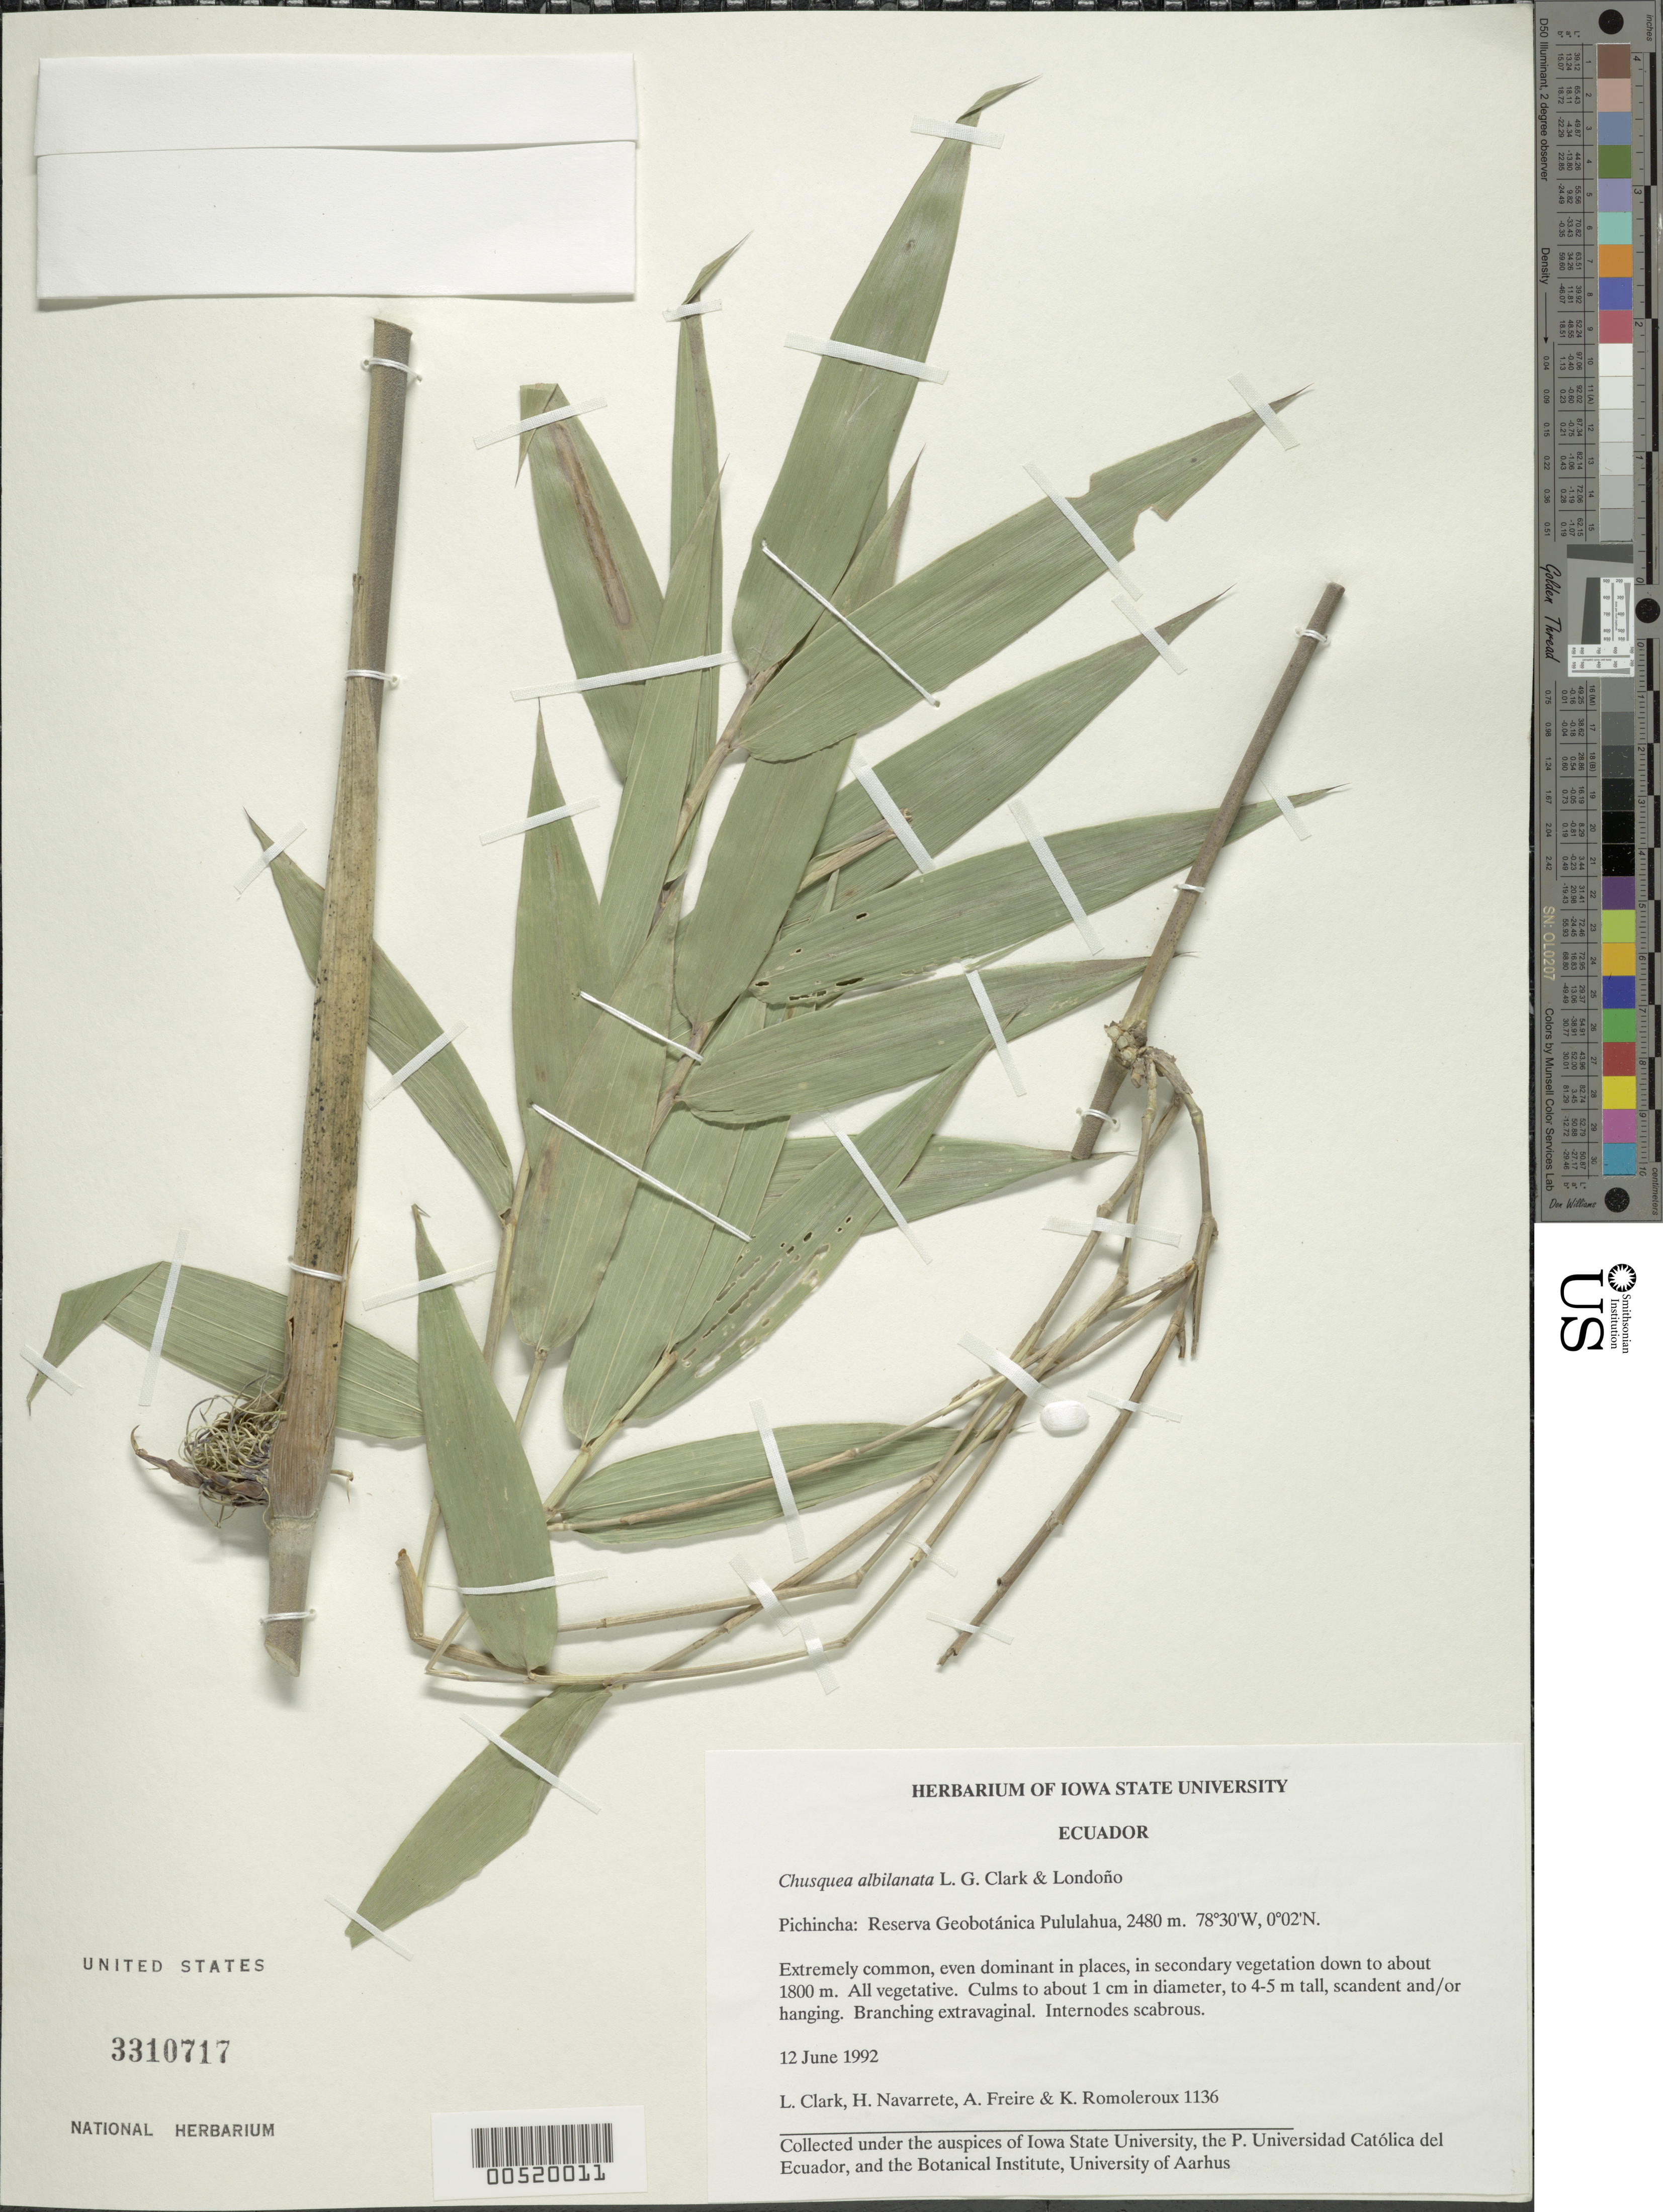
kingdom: Plantae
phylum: Tracheophyta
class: Liliopsida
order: Poales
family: Poaceae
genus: Chusquea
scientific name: Chusquea albilanata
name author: L.G. Clark & Londoño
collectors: L. G. Clark, H. Navarrete, A. Freire & K. Romoleroux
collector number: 1136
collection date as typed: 12 Jun 1992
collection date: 1992-06-12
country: Ecuador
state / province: Pichincha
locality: Geobotanica pululahua Reserve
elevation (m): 2480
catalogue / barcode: US 3310717